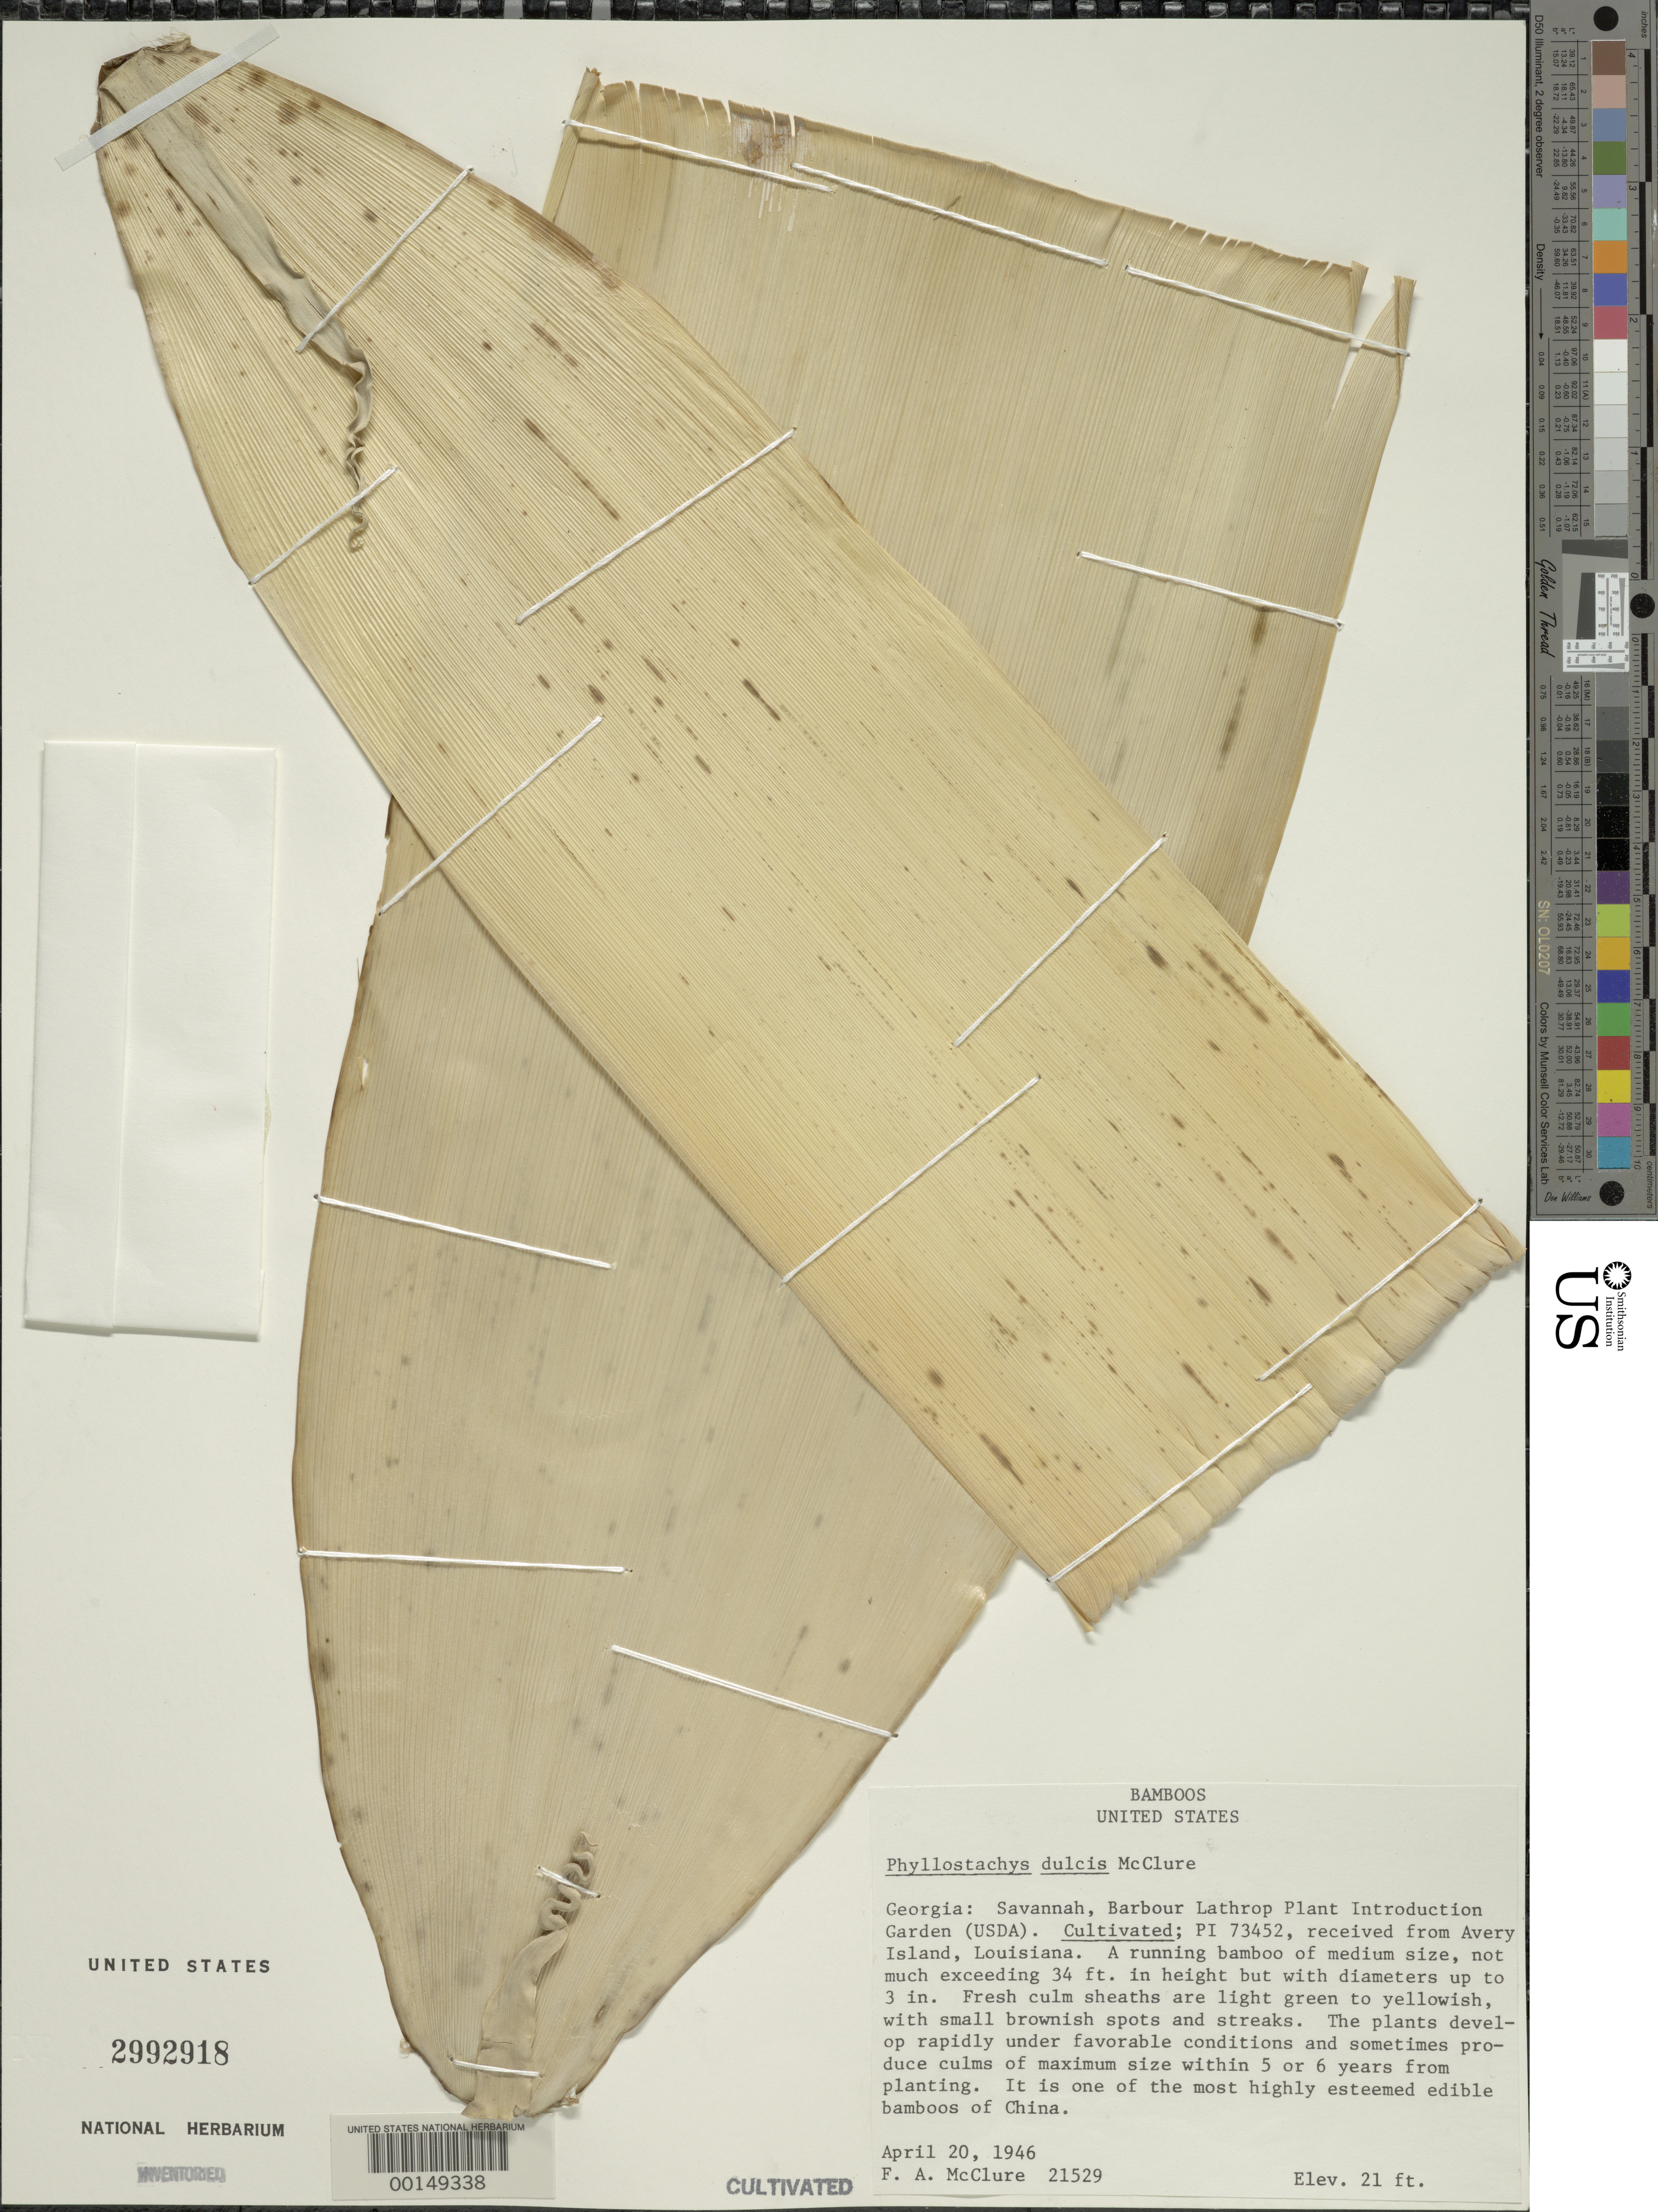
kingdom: Plantae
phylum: Tracheophyta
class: Liliopsida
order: Poales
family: Poaceae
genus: Phyllostachys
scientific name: Phyllostachys dulcis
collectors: F. A. McClure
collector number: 21529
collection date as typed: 20 Apr 1946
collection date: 1946-04-20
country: United States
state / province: Georgia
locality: Savannah, barbour lathrop p.i. garden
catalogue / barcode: US 2992918